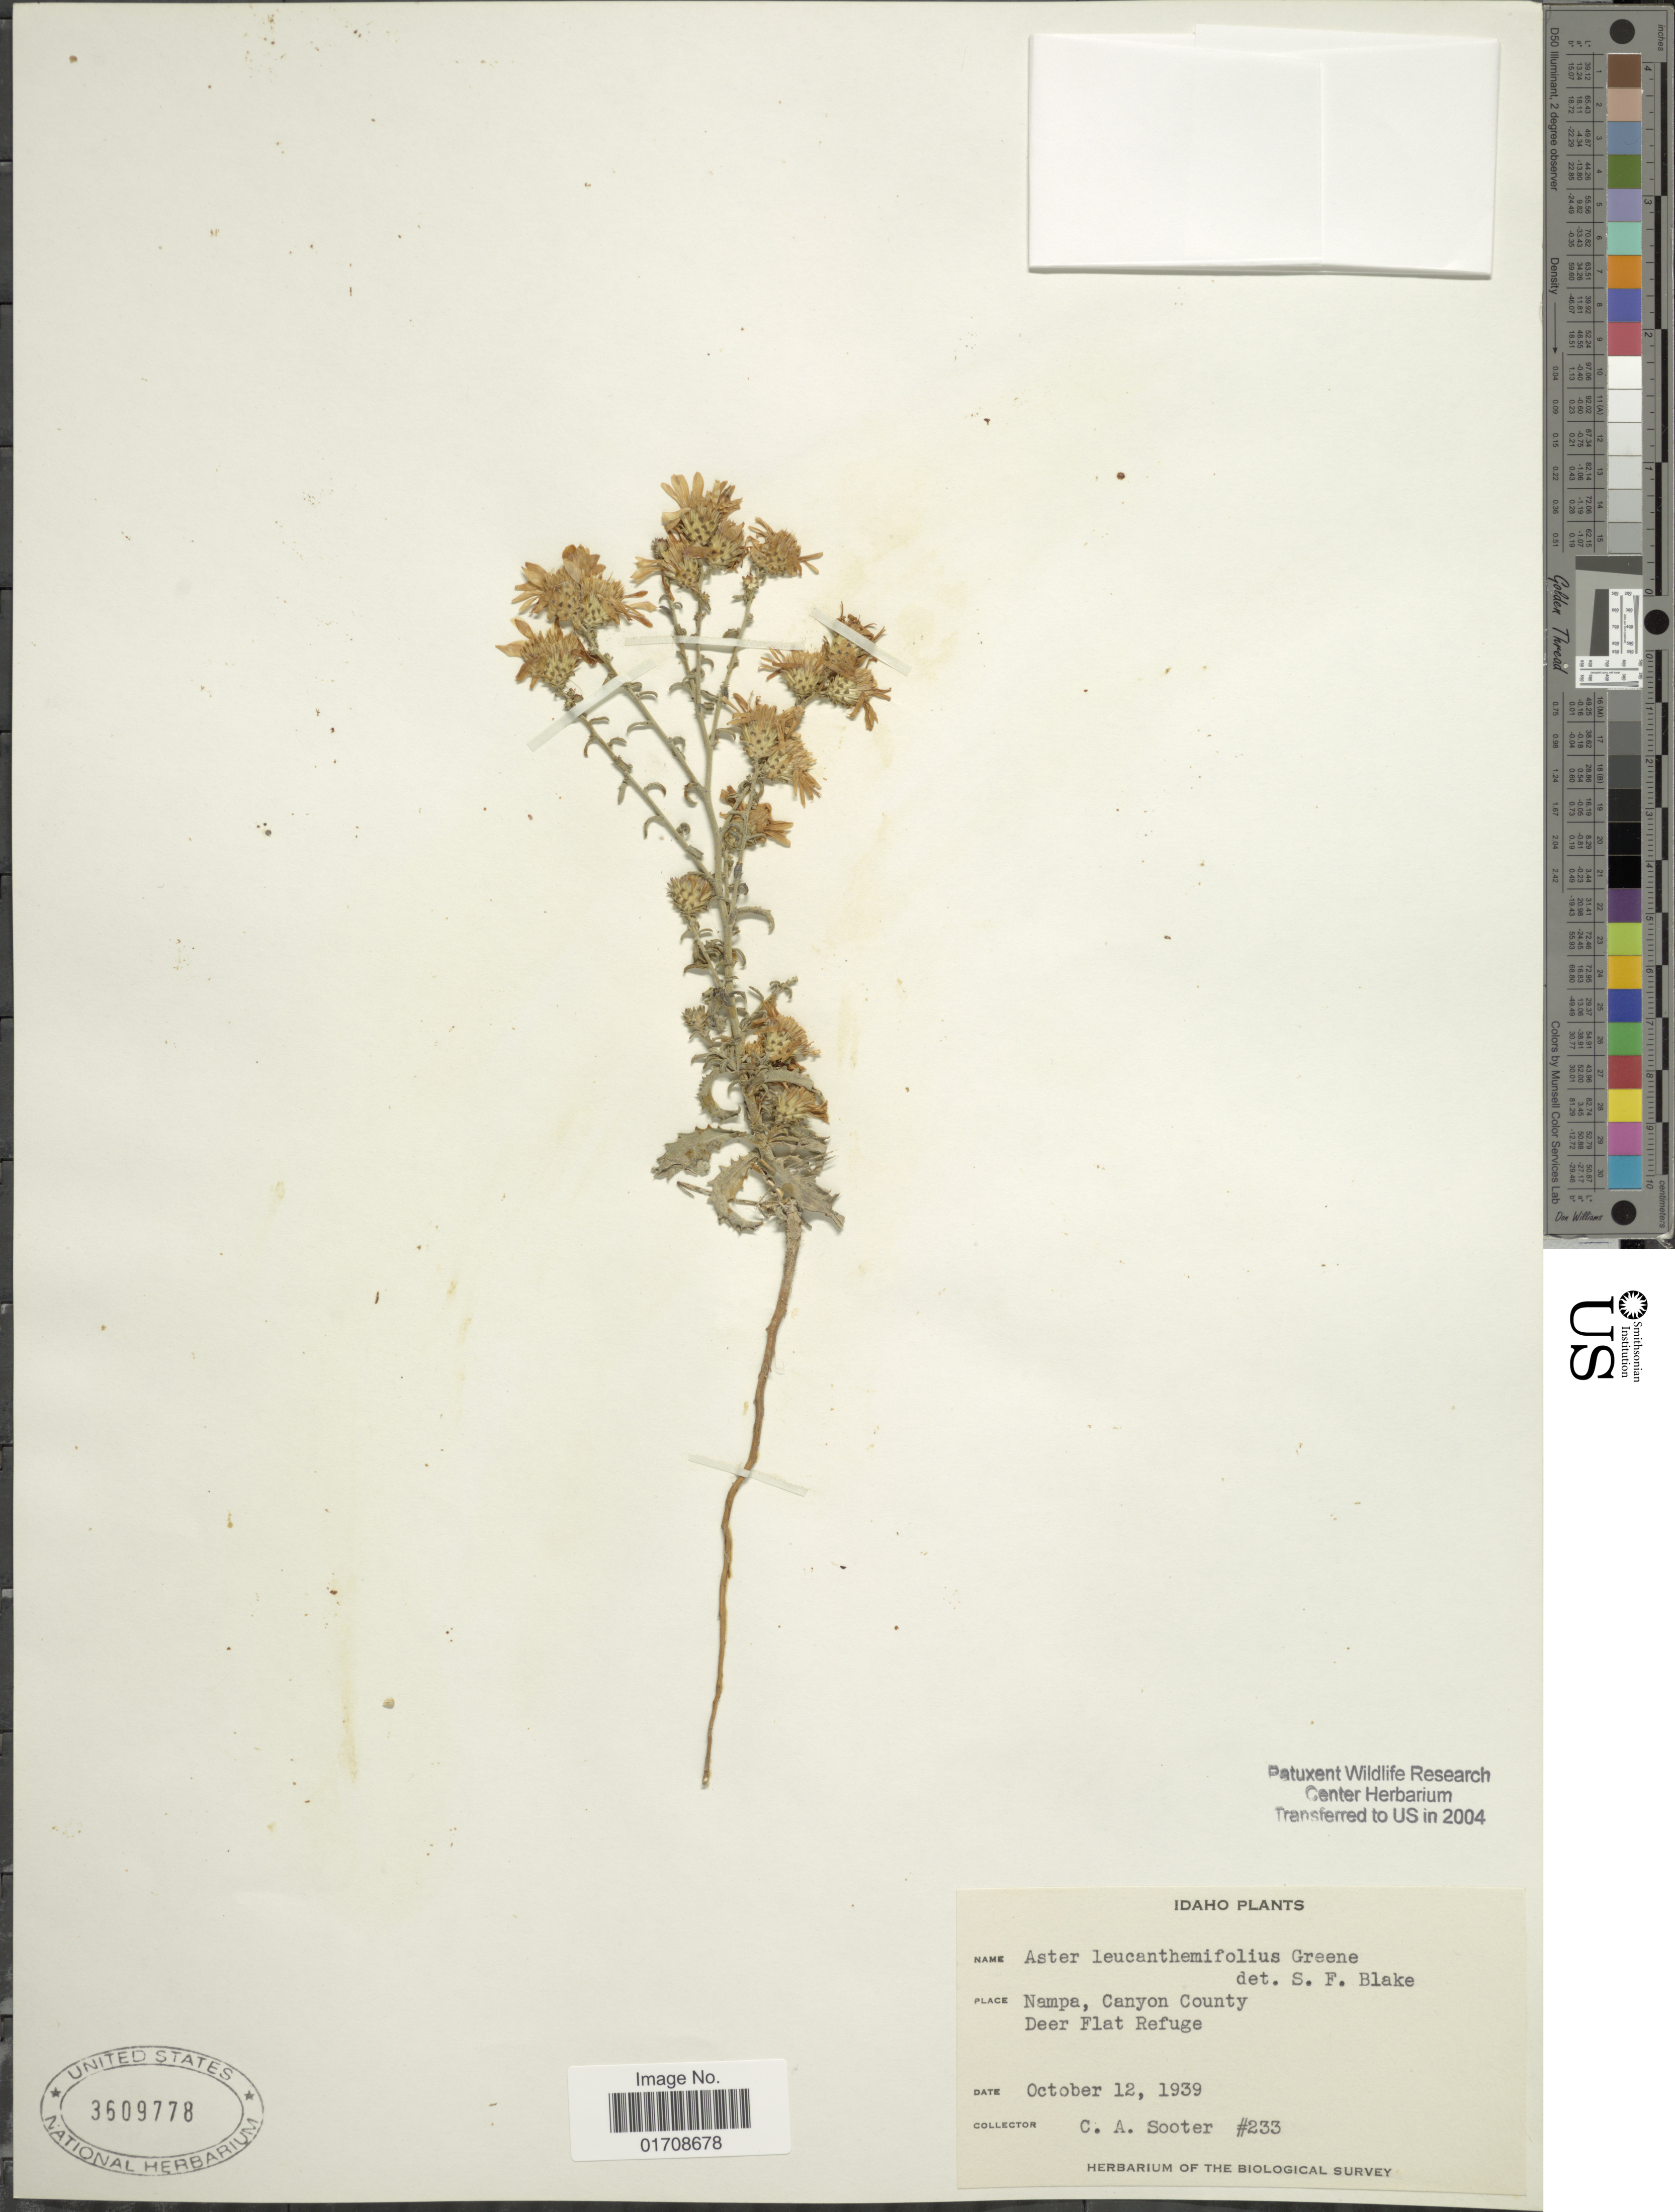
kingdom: Plantae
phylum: Tracheophyta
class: Magnoliopsida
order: Asterales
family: Asteraceae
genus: Machaeranthera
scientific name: Machaeranthera canescens var. leucanthemifolius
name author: (Greene) S.L. Welsh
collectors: C. Sooter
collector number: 233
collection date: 1939-10-12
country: United States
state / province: Idaho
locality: Nampa, Canyon County, Deer Flat Refuge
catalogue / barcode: US 3609778